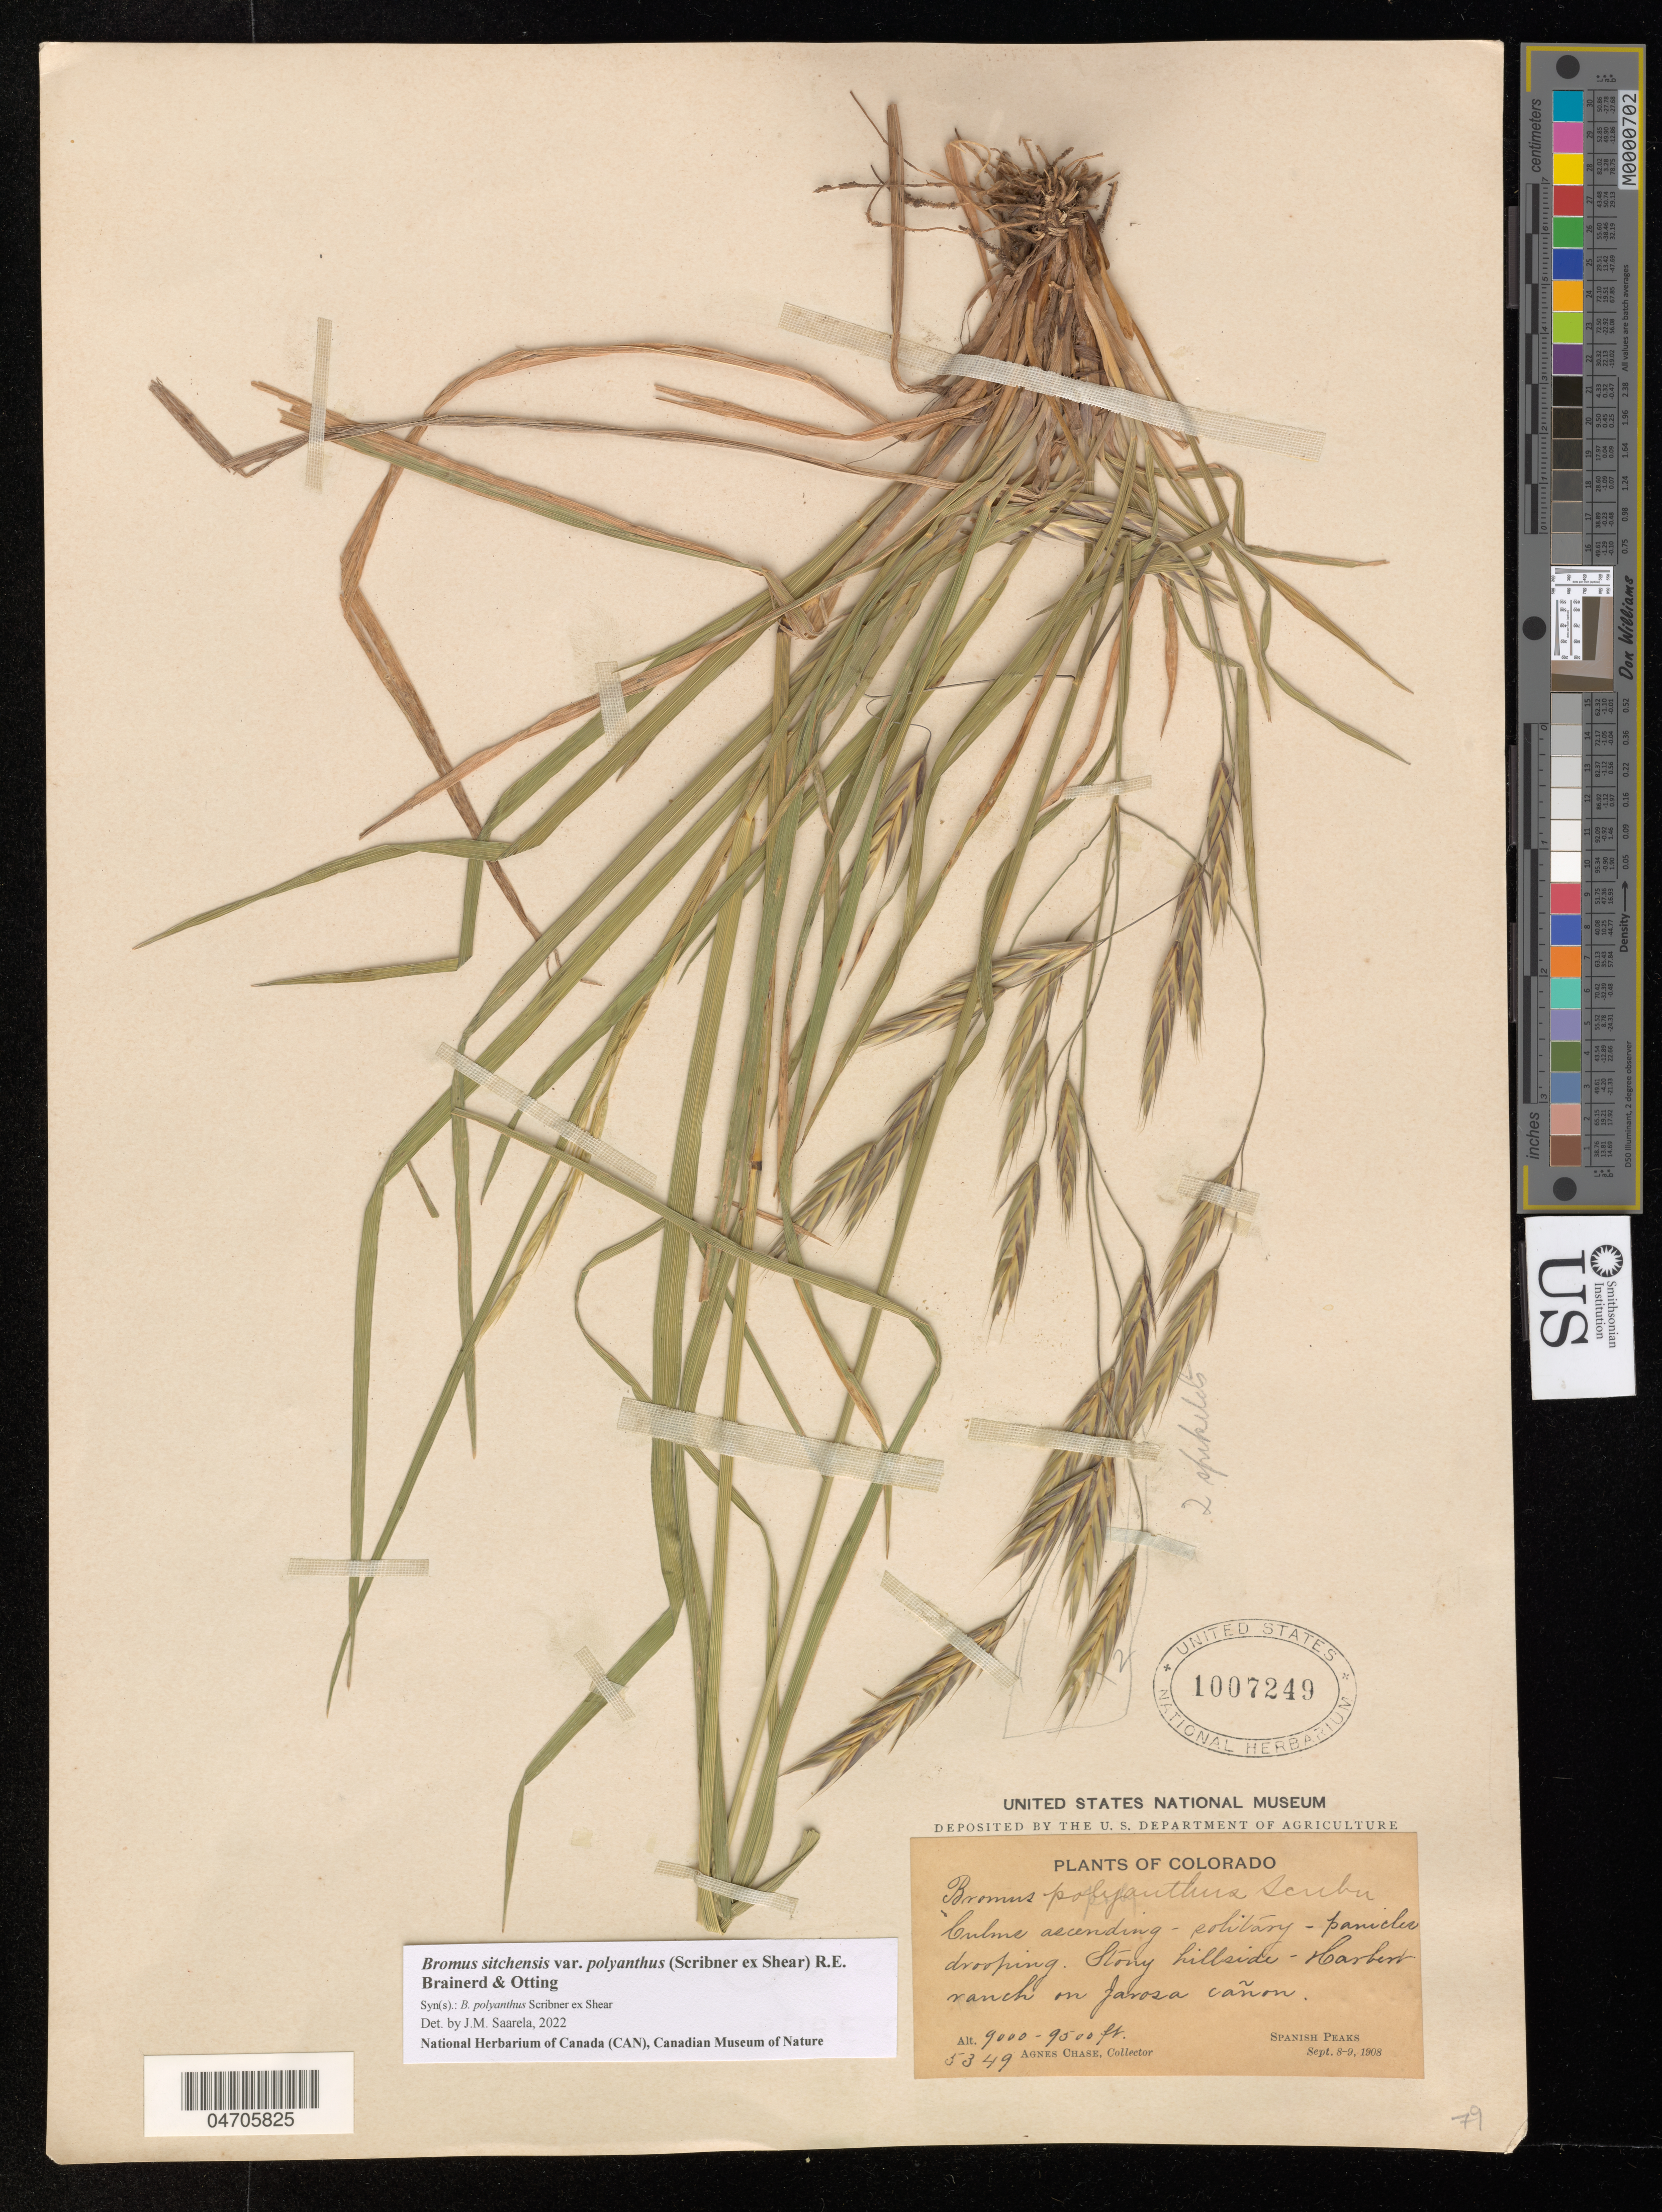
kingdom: Plantae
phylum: Tracheophyta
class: Liliopsida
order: Poales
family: Poaceae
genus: Bromus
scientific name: Bromus polyanthus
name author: Scribn. ex Shear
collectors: A. Chase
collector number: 5349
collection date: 1908-09-08/1908-09-09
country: United States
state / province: Colorado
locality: Hasbert ranch on Jarosa cañon. Spanish Peaks.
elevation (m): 2743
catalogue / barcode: US 1007249